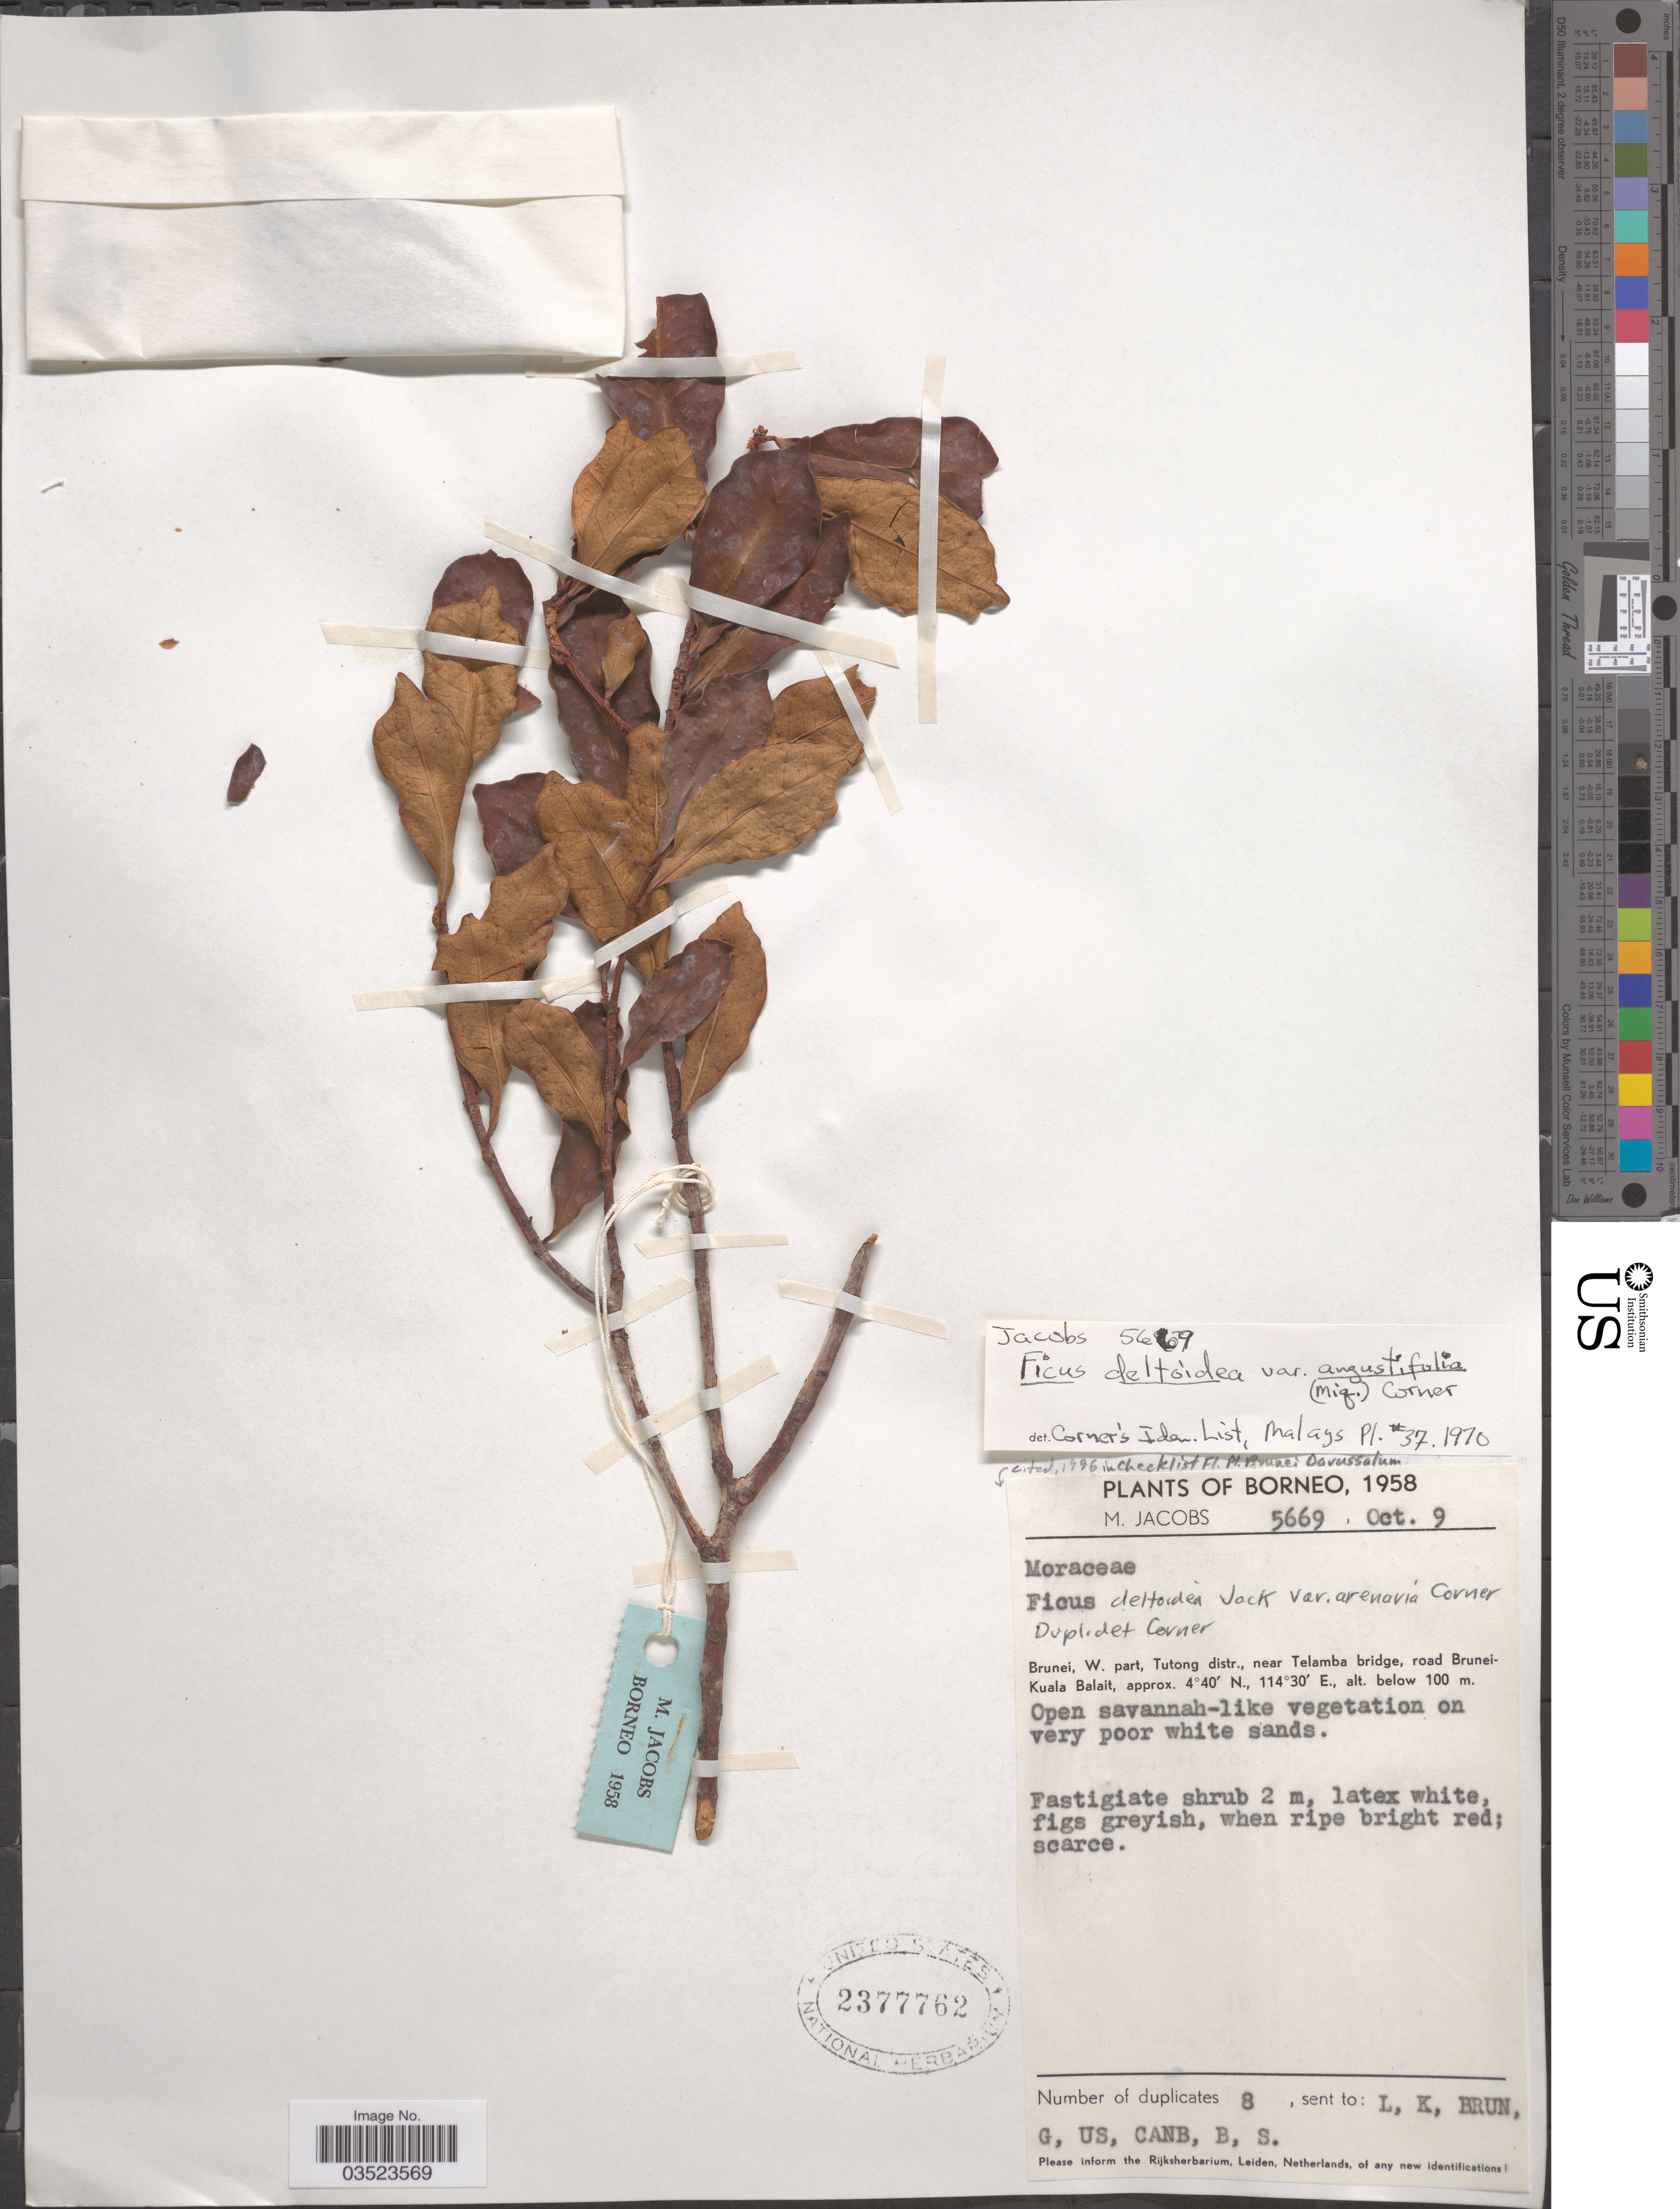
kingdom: Plantae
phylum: Tracheophyta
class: Magnoliopsida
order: Rosales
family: Moraceae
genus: Ficus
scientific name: Ficus deltoidea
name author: Jack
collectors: M. Jacobs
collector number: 5669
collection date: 1958-10-09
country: Brunei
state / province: Tutong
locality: Borneo. Brunei, W. part, Tutong distr., near Telamba bridge, road Bruneikuala Balait.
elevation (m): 100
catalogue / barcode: US 2377762